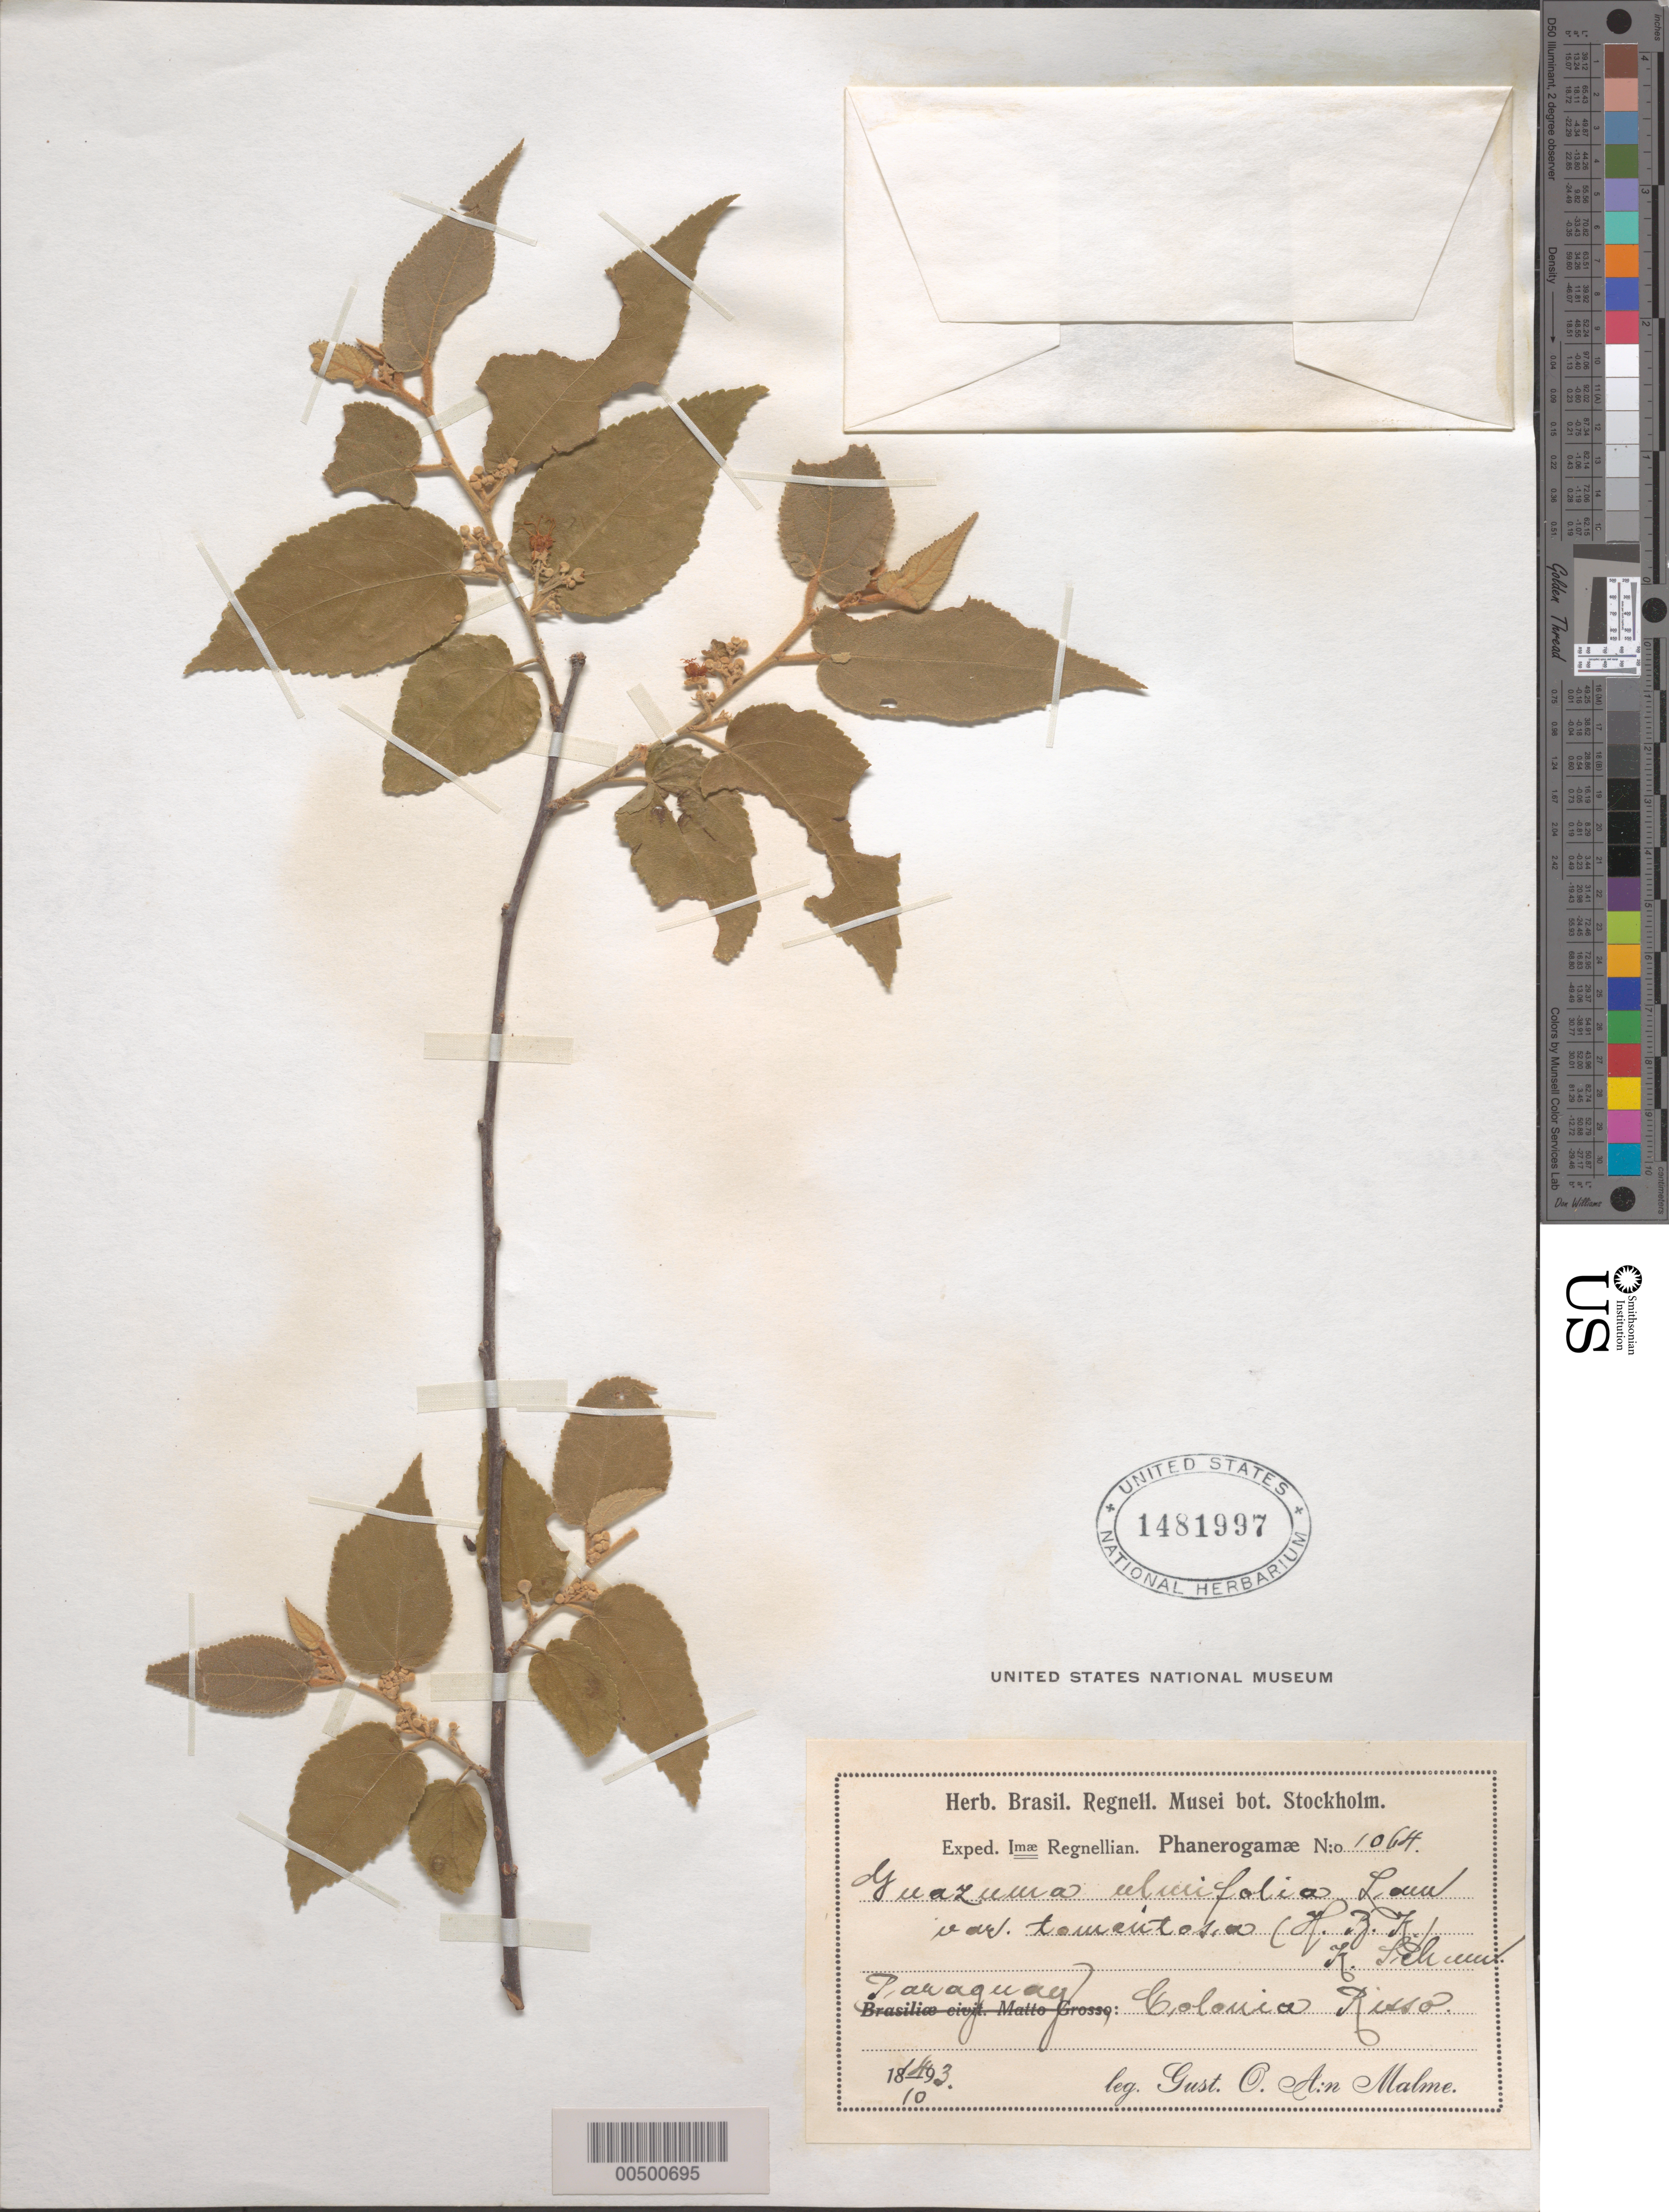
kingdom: Plantae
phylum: Tracheophyta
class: Magnoliopsida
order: Malvales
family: Malvaceae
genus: Guazuma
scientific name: Guazuma ulmifolia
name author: Lam.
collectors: G. O. A. Malme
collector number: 1064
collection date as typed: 14 Oct 1893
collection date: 1893-10-14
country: Paraguay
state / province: Concepción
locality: Colonia Risso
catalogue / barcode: US 1481997